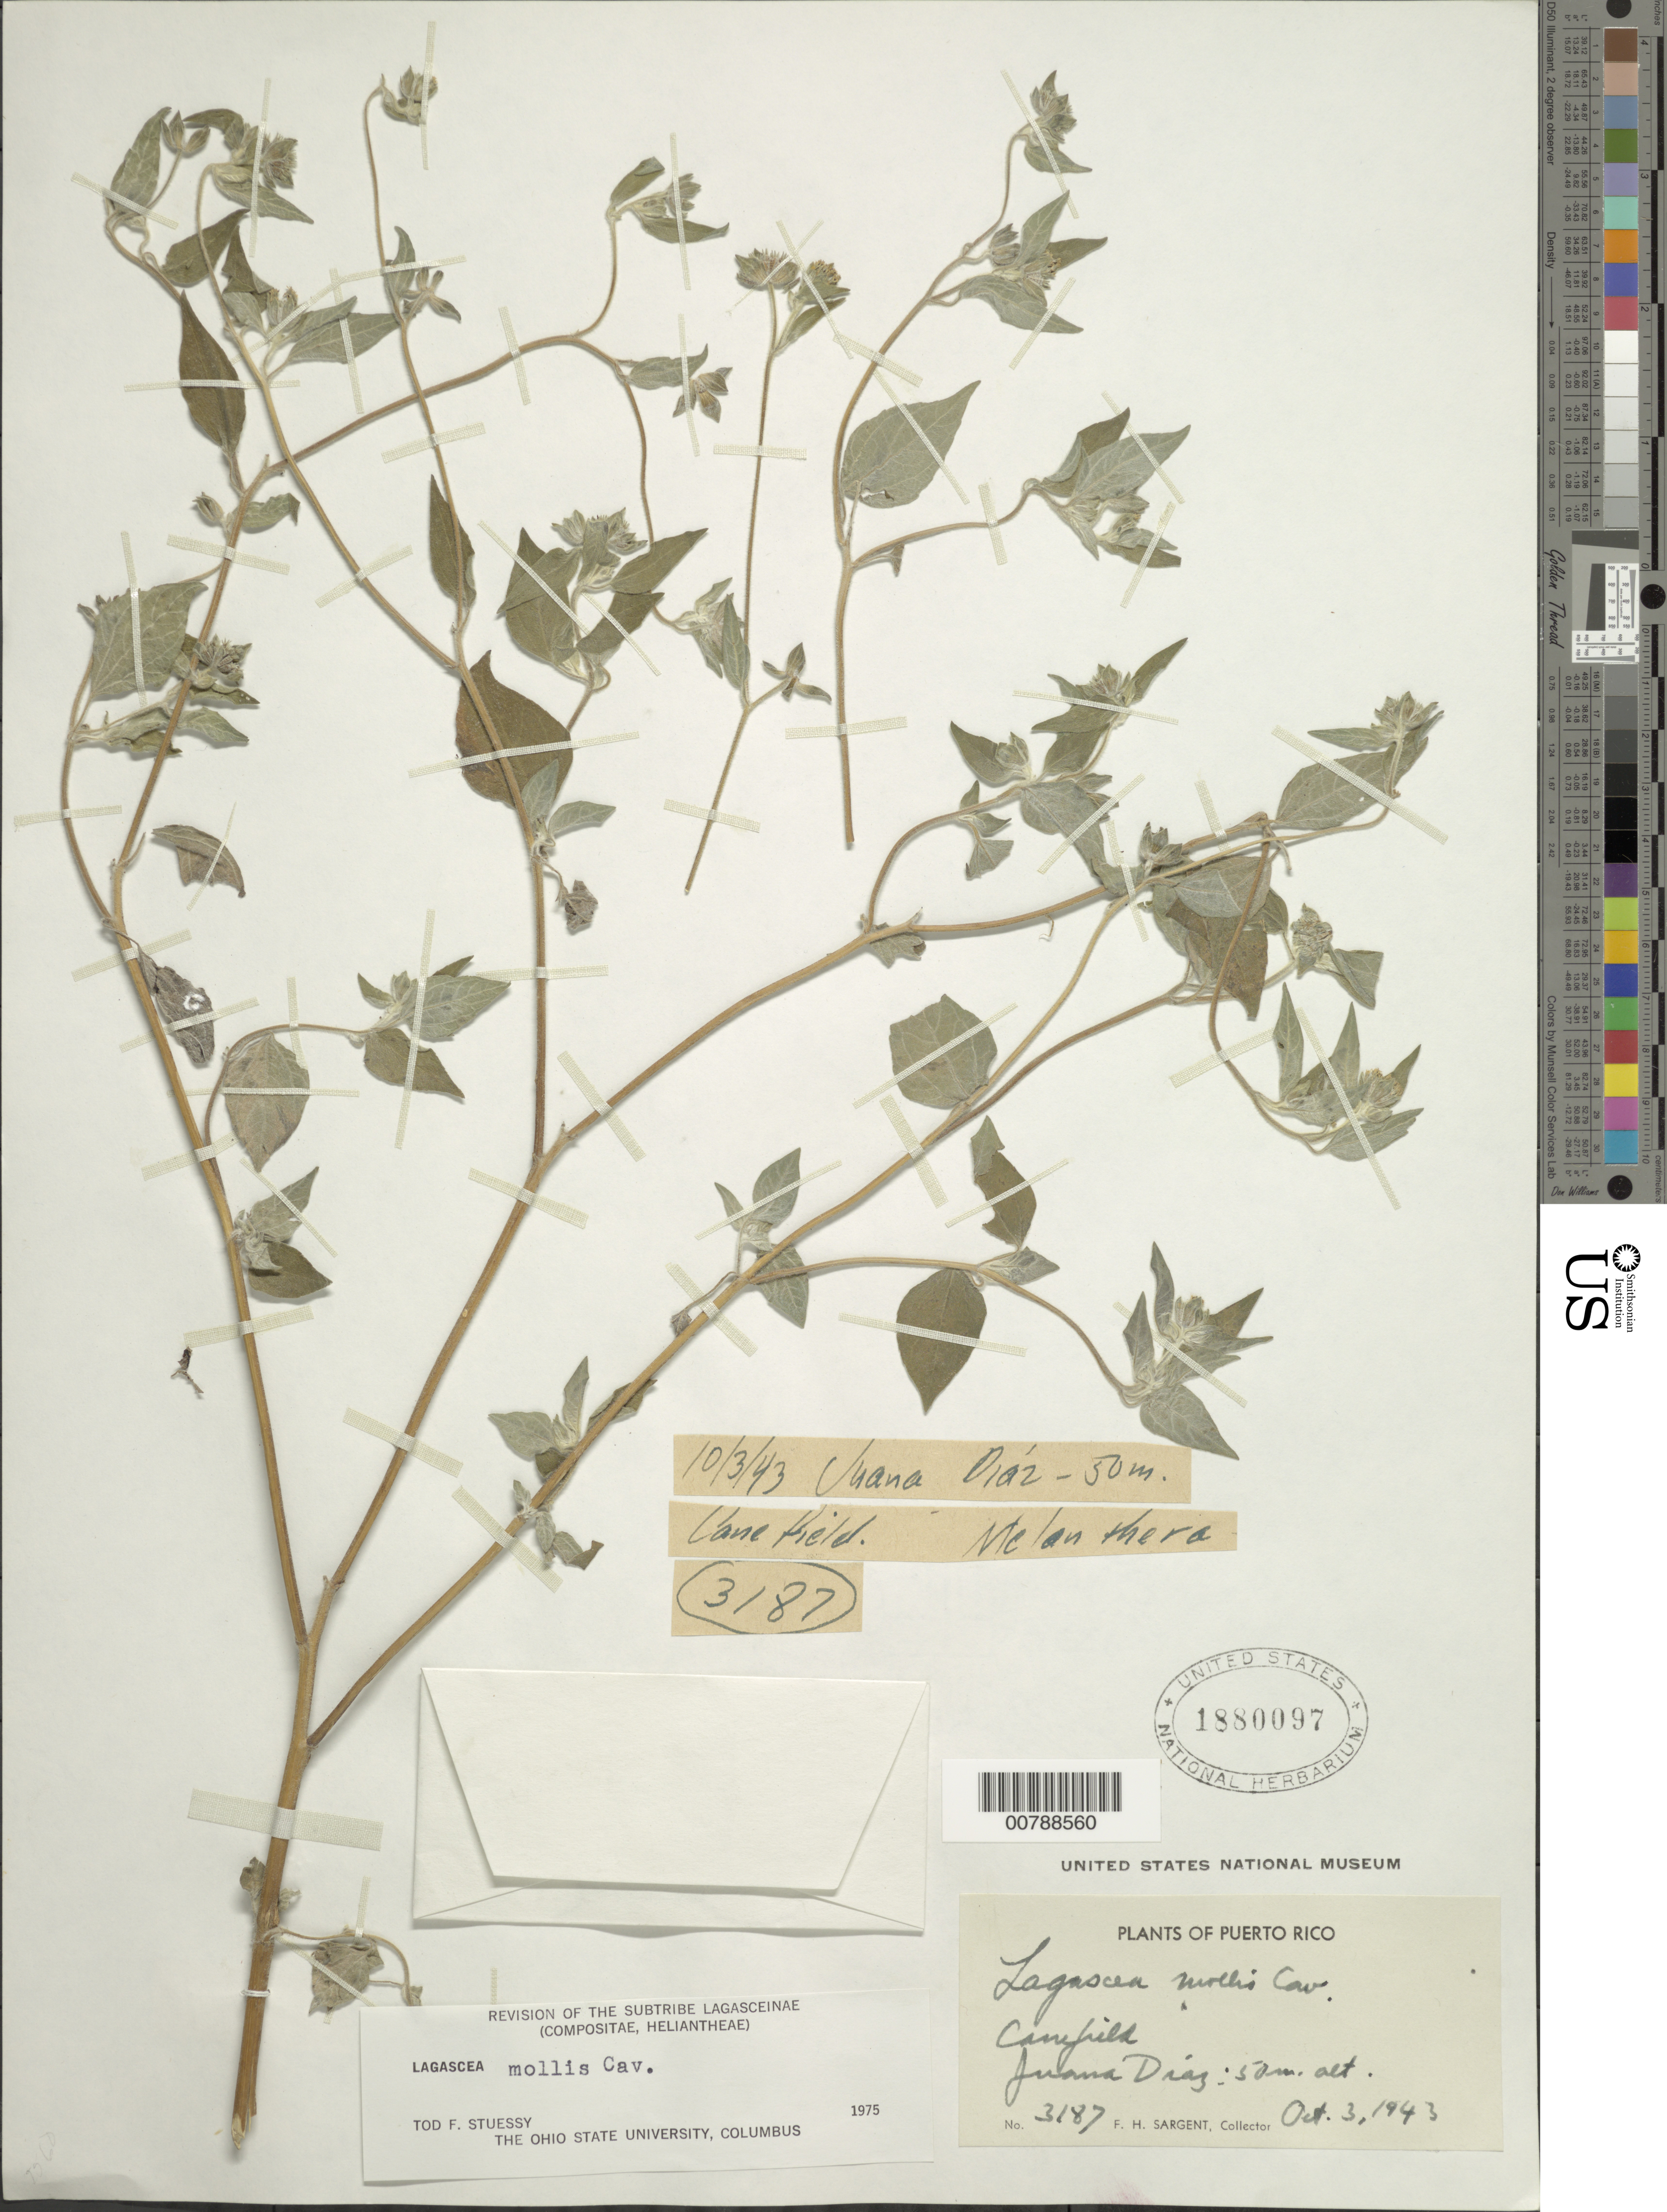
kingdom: Plantae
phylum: Tracheophyta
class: Magnoliopsida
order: Asterales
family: Asteraceae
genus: Lagascea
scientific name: Lagascea mollis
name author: Cav.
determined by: Stuessy, T. F.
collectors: F. H. Sargent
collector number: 3187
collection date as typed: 03 Oct 1943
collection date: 1943-10-03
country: Puerto Rico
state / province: Juana Díaz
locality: Juana Diaz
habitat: Cornfield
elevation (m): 50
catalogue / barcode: US 1880097